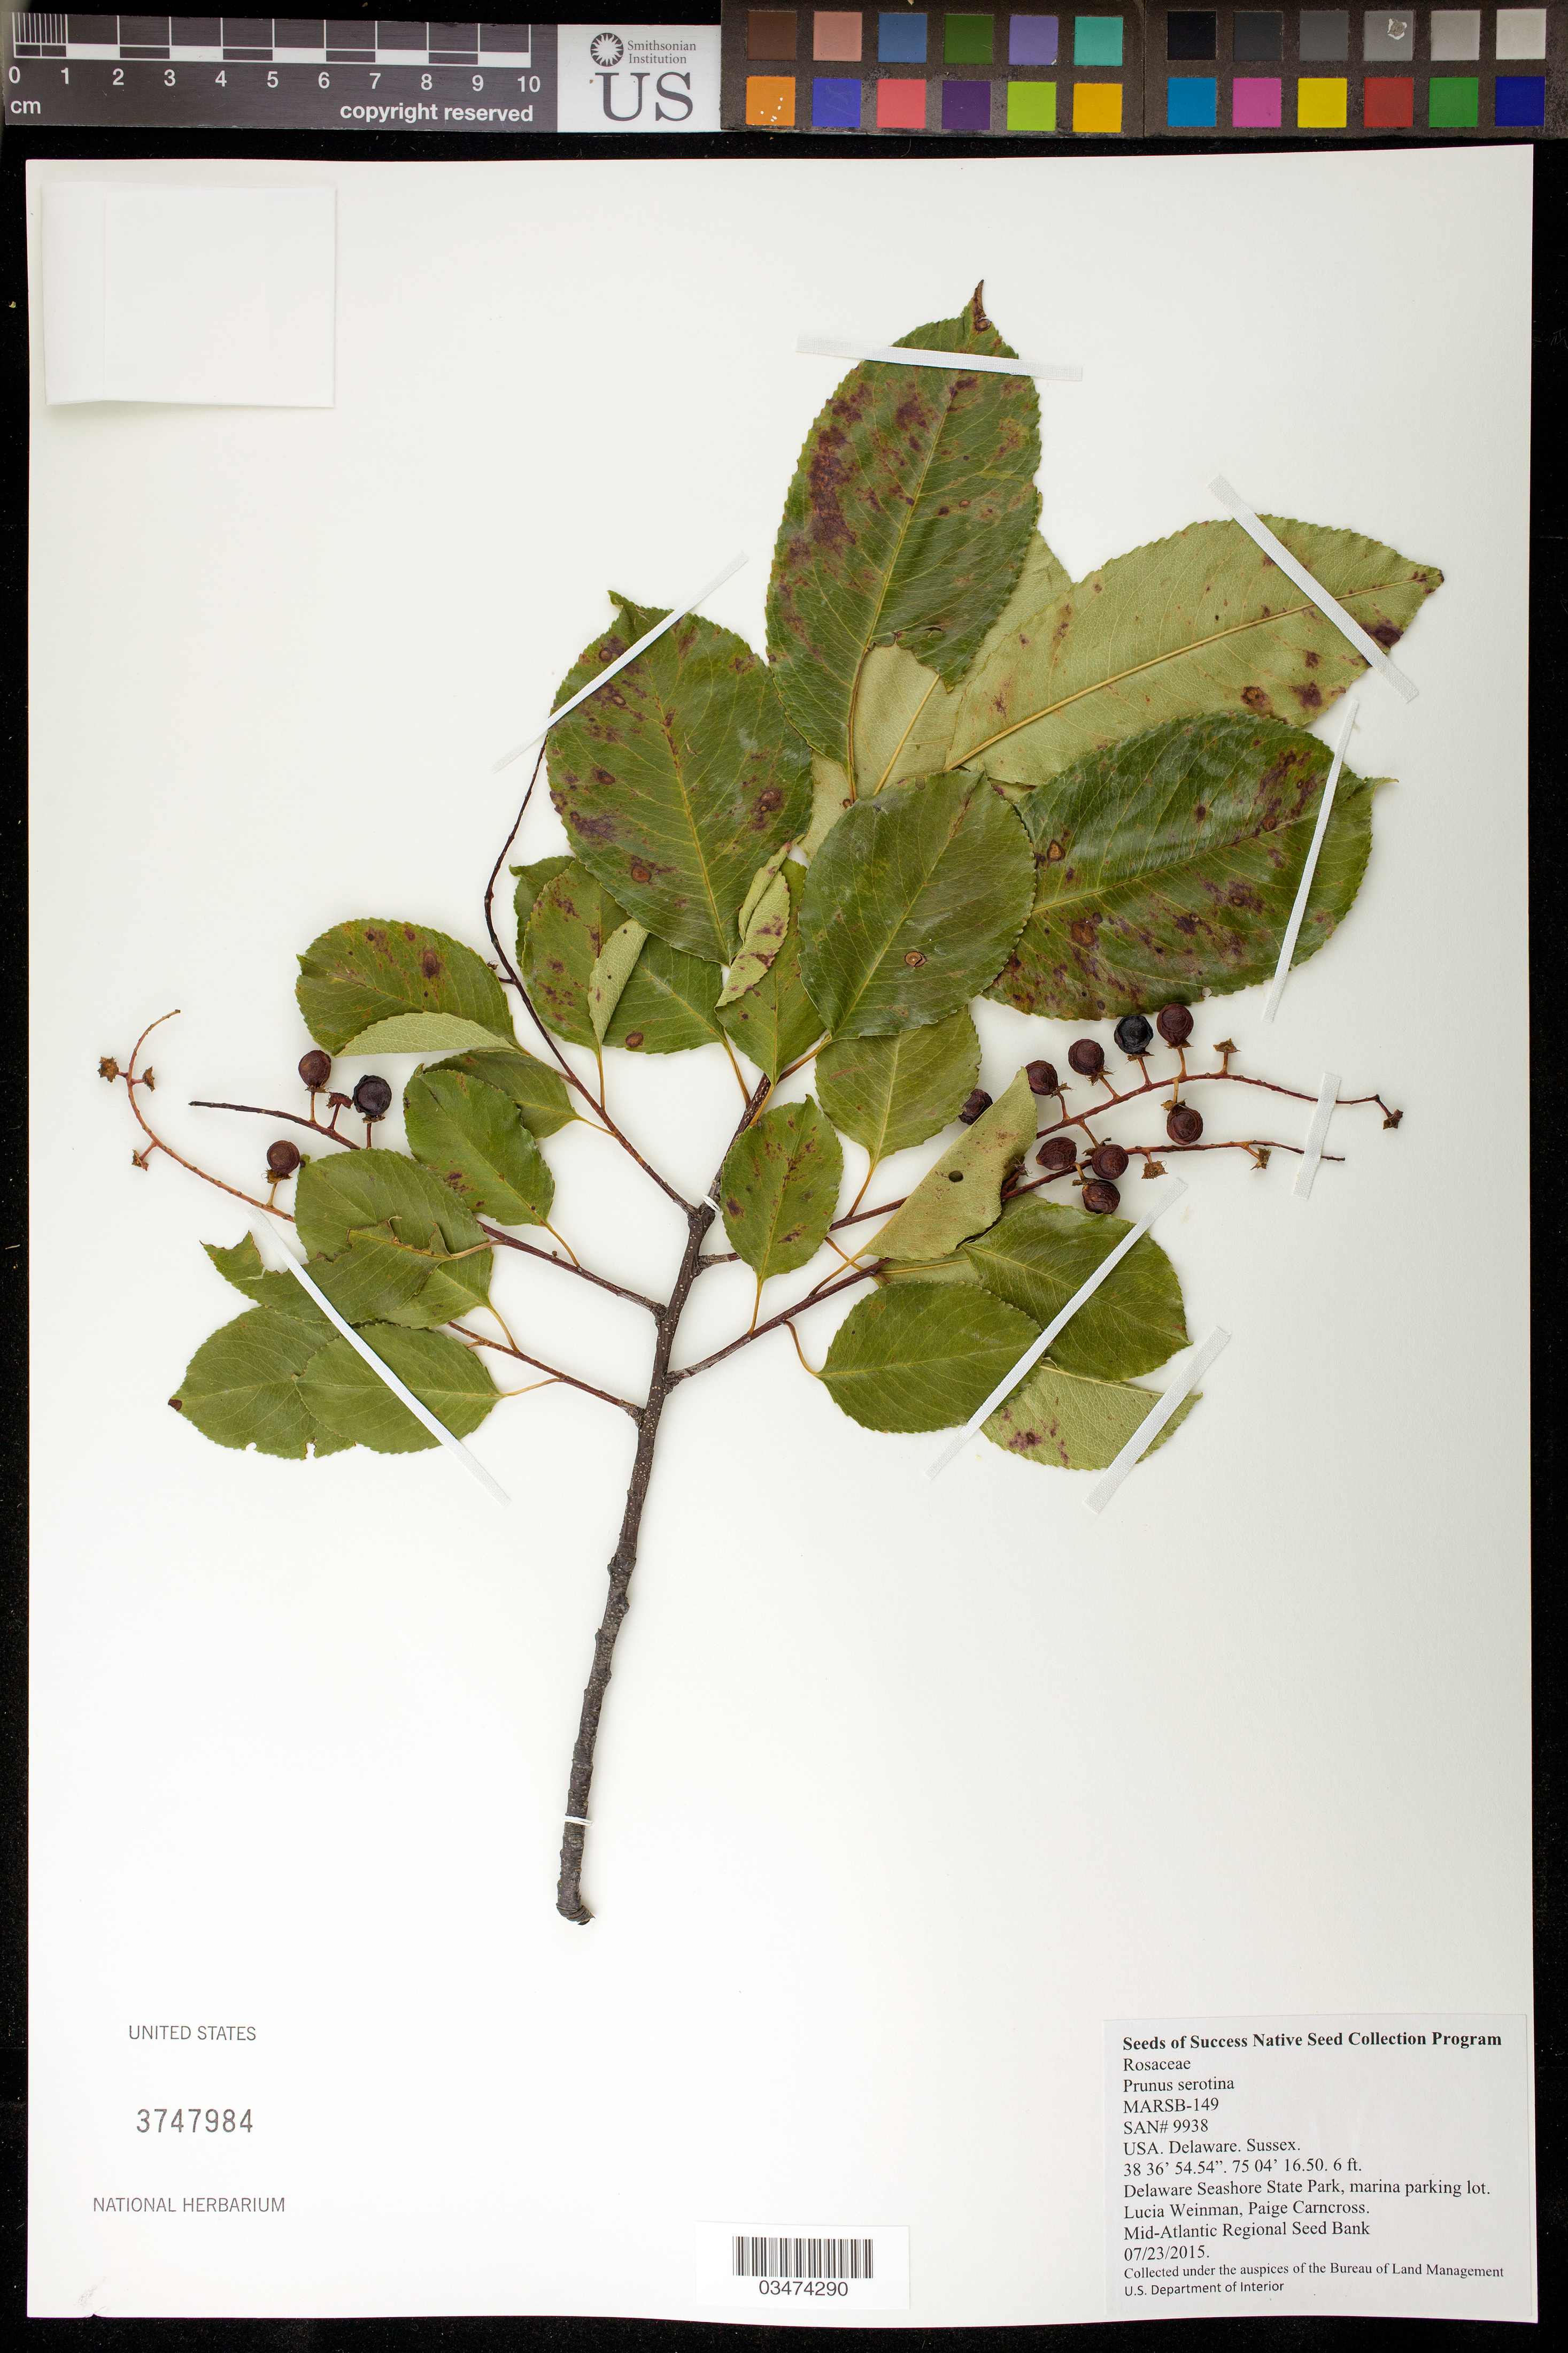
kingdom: Plantae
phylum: Tracheophyta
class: Magnoliopsida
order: Rosales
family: Rosaceae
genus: Prunus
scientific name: Prunus serotina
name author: Ehrh.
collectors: L. Weinman & P. Carncross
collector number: MARSB-149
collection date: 2015-07-23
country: United States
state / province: Delaware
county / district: Sussex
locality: Delaware Seashore State Park, marina parking lot.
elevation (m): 2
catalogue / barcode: US 3747984